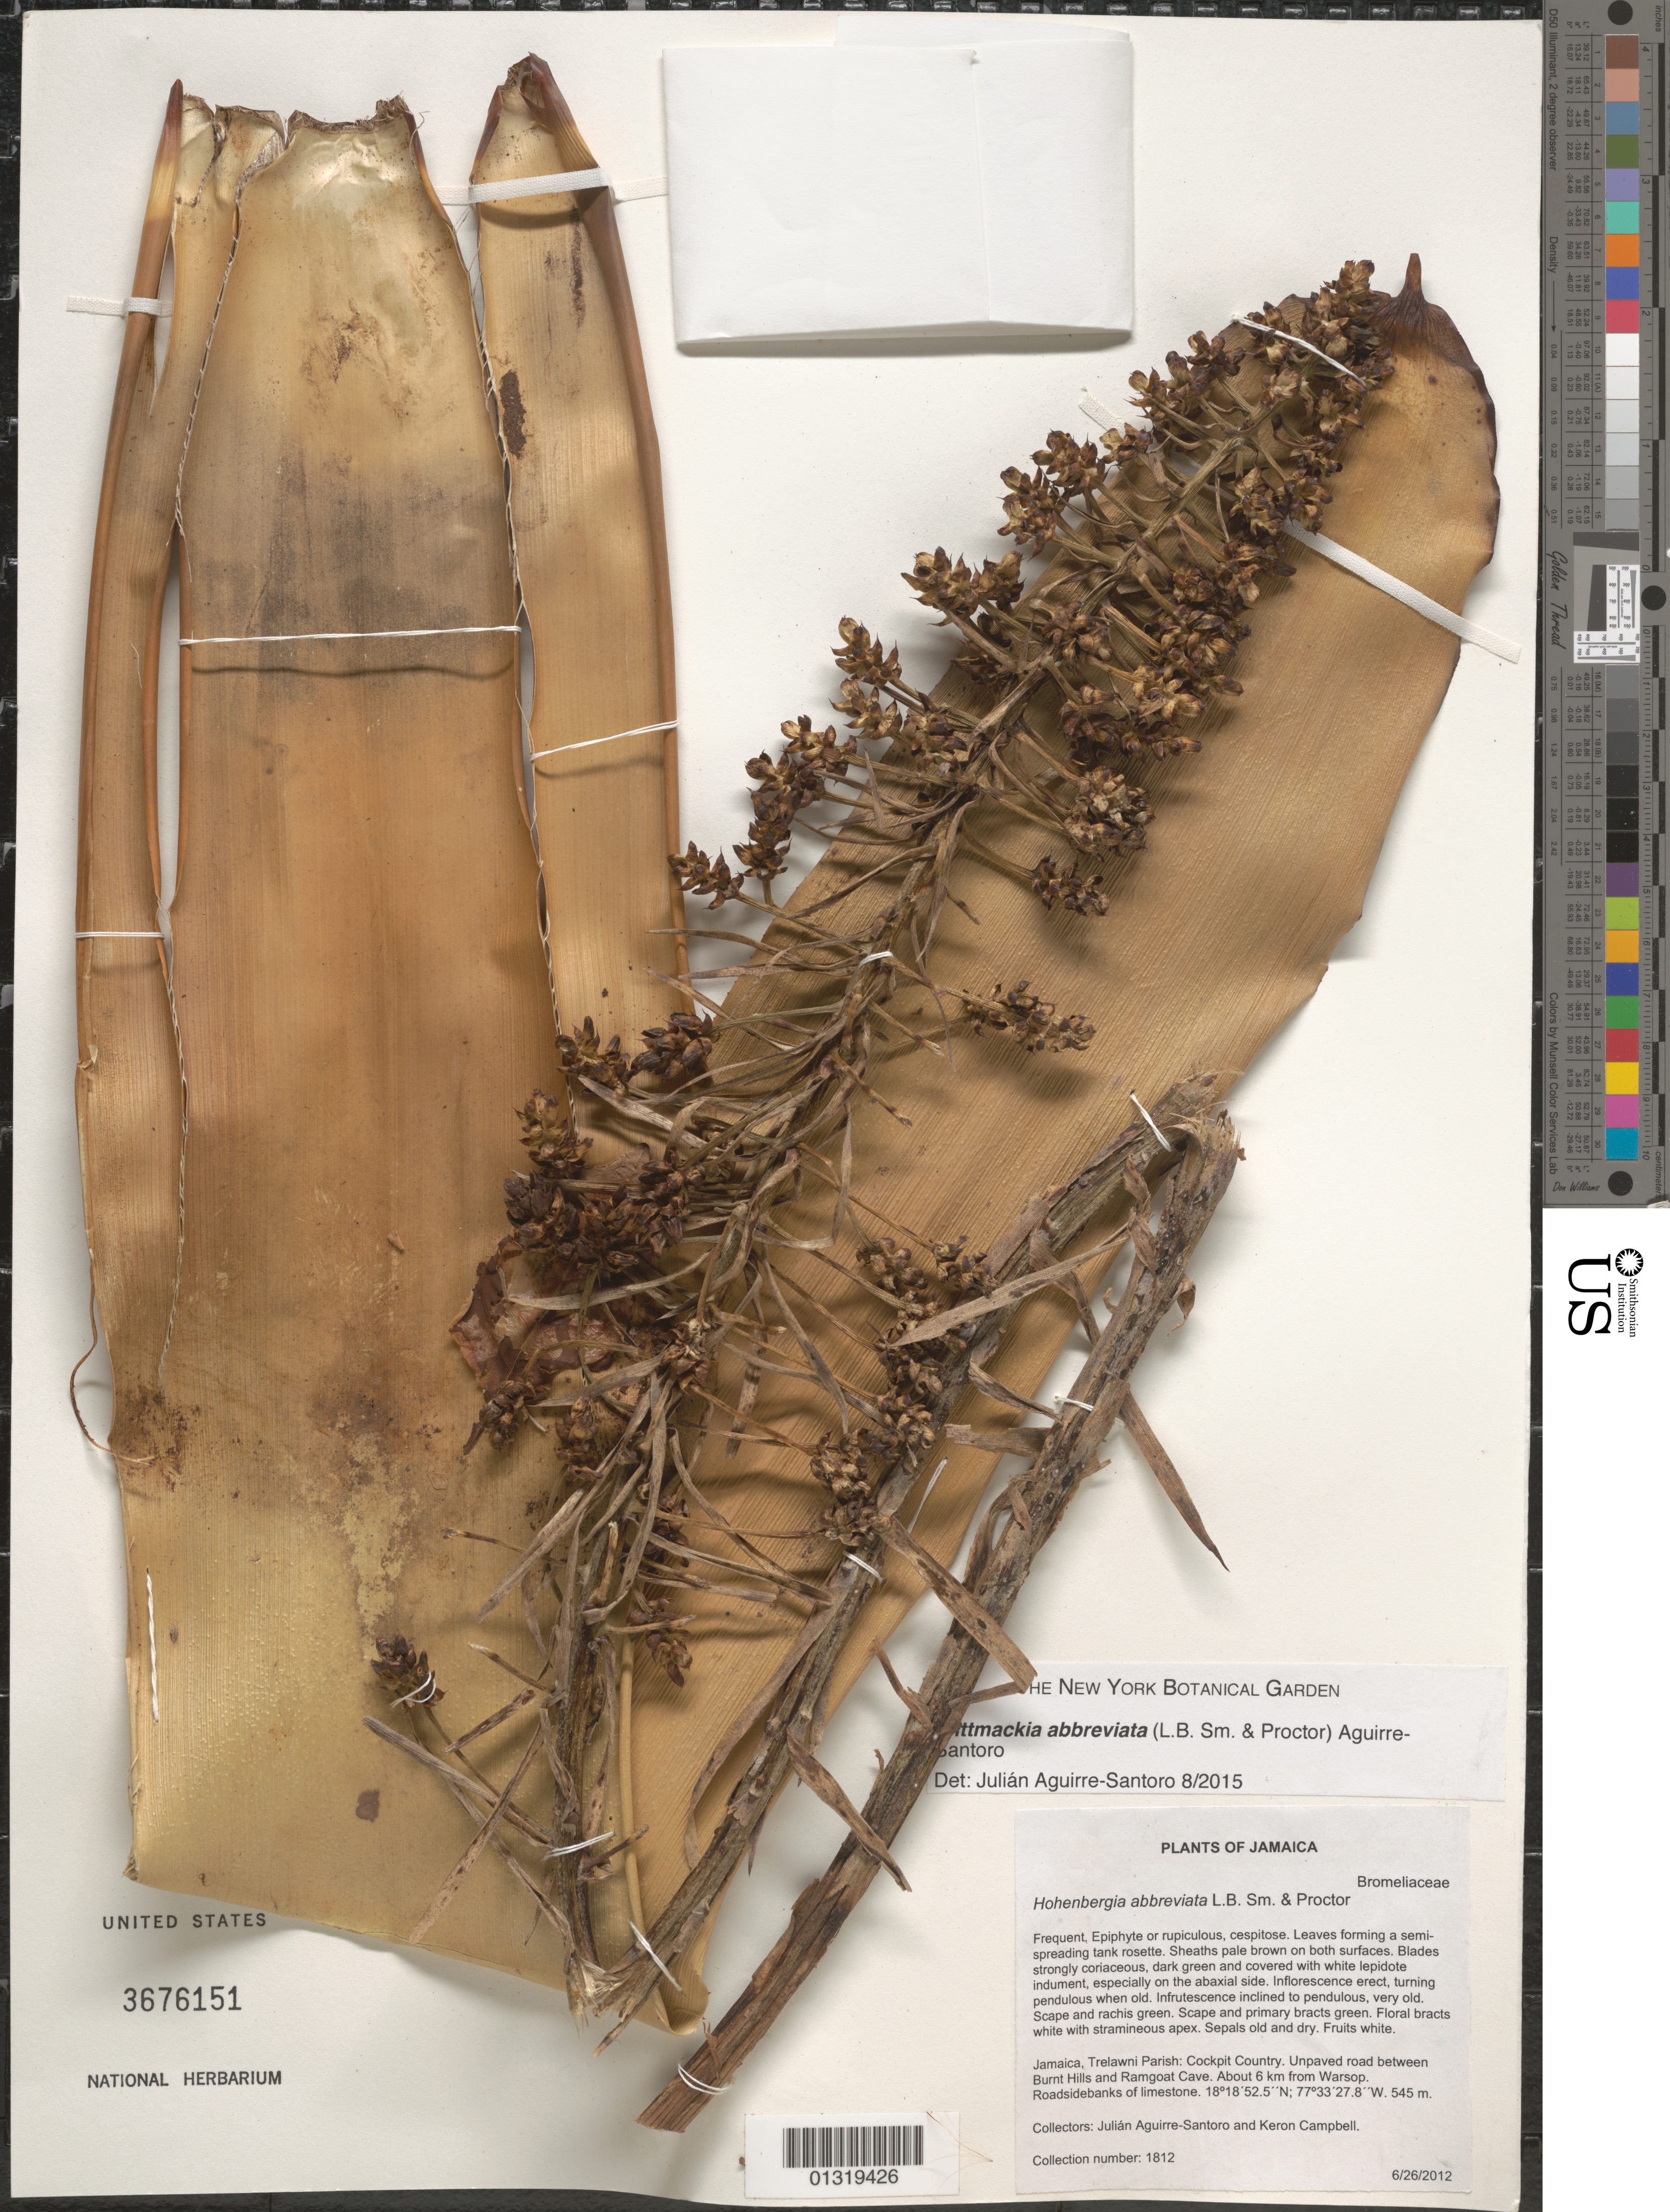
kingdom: Plantae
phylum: Tracheophyta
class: Liliopsida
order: Poales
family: Bromeliaceae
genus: Wittmackia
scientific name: Wittmackia abbreviata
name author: (L.B. Sm. & Proctor) Aguirre-Santoro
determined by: Aguirre-Santoro, Julian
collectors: J. Aguirre-Santoro & K. Campbell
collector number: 1812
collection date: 2012-06-26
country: Jamaica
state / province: Trelawny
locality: Cockpit Country. Unpaved road between Burnt Hills and Ramgoat Cave. About 6 km from Warsop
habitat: Frequent. roadside banks of limestone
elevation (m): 545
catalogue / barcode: US 3676151